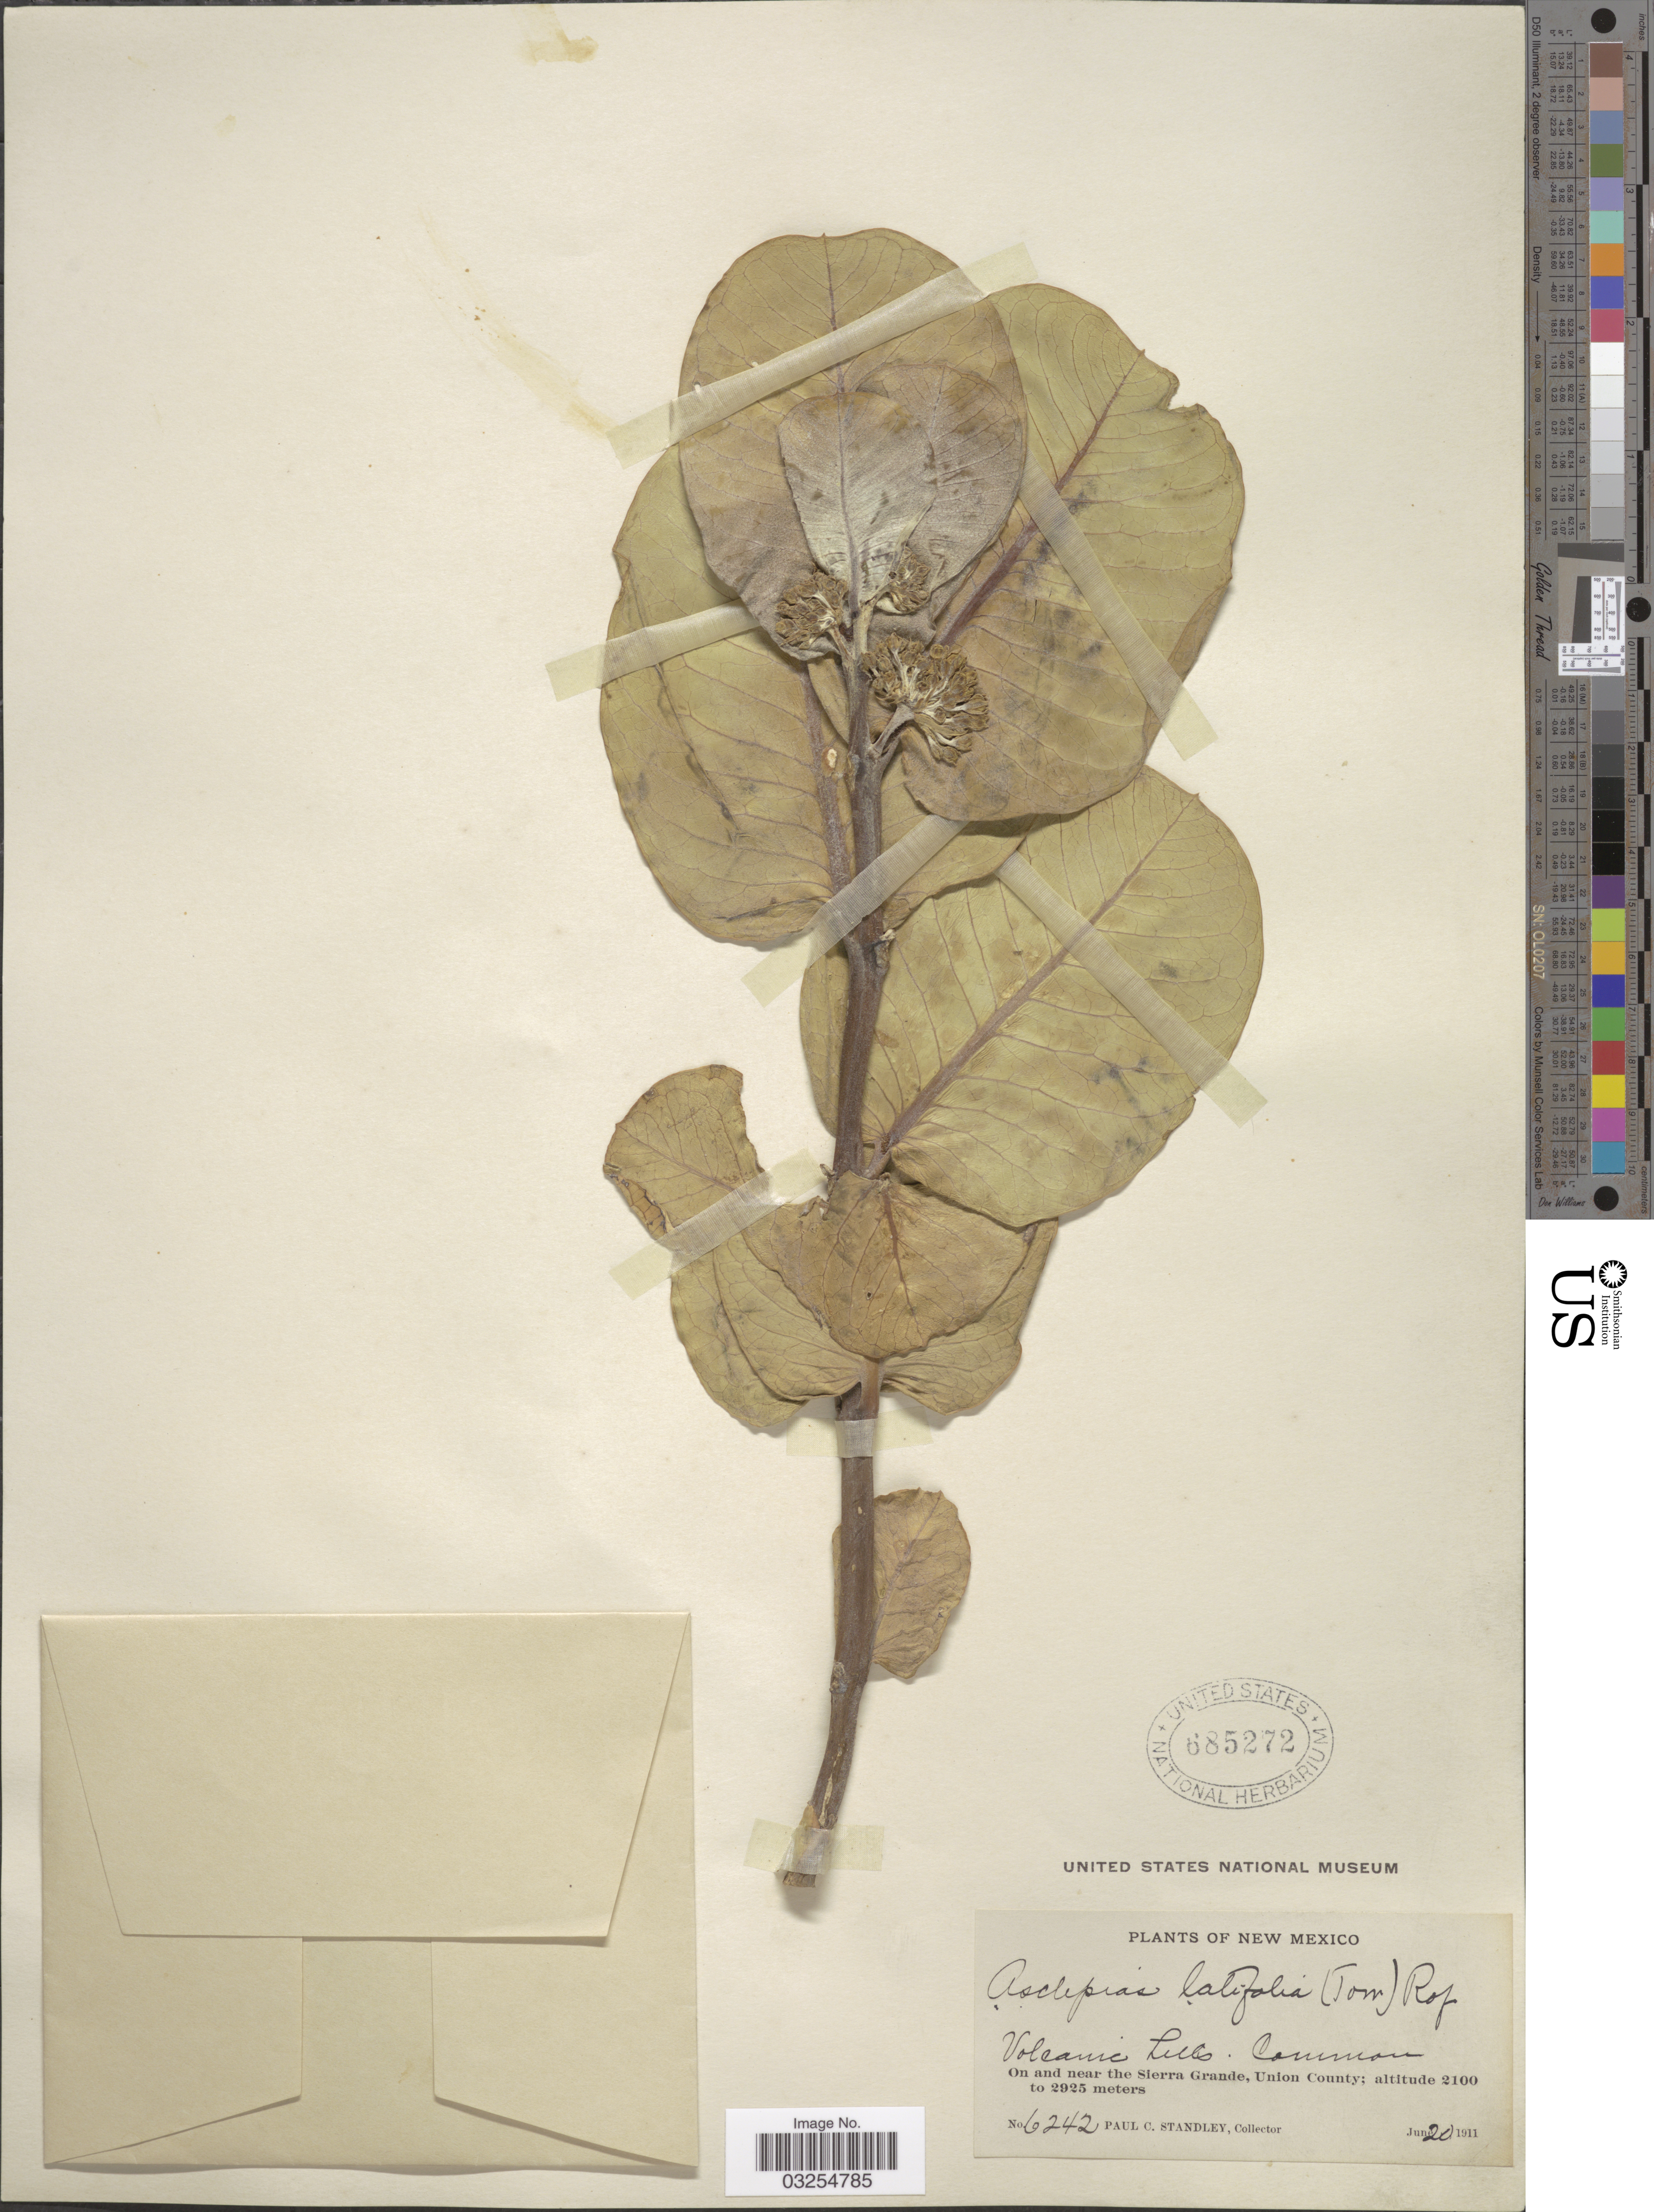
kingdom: Plantae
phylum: Tracheophyta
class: Magnoliopsida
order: Gentianales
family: Apocynaceae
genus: Asclepias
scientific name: Asclepias latifolia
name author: Torr.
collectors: P. C. Standley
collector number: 6242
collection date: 1911-06-20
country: United States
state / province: New Mexico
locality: On and near the Sierra Grande, Union County.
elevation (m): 2100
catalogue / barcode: US 685272